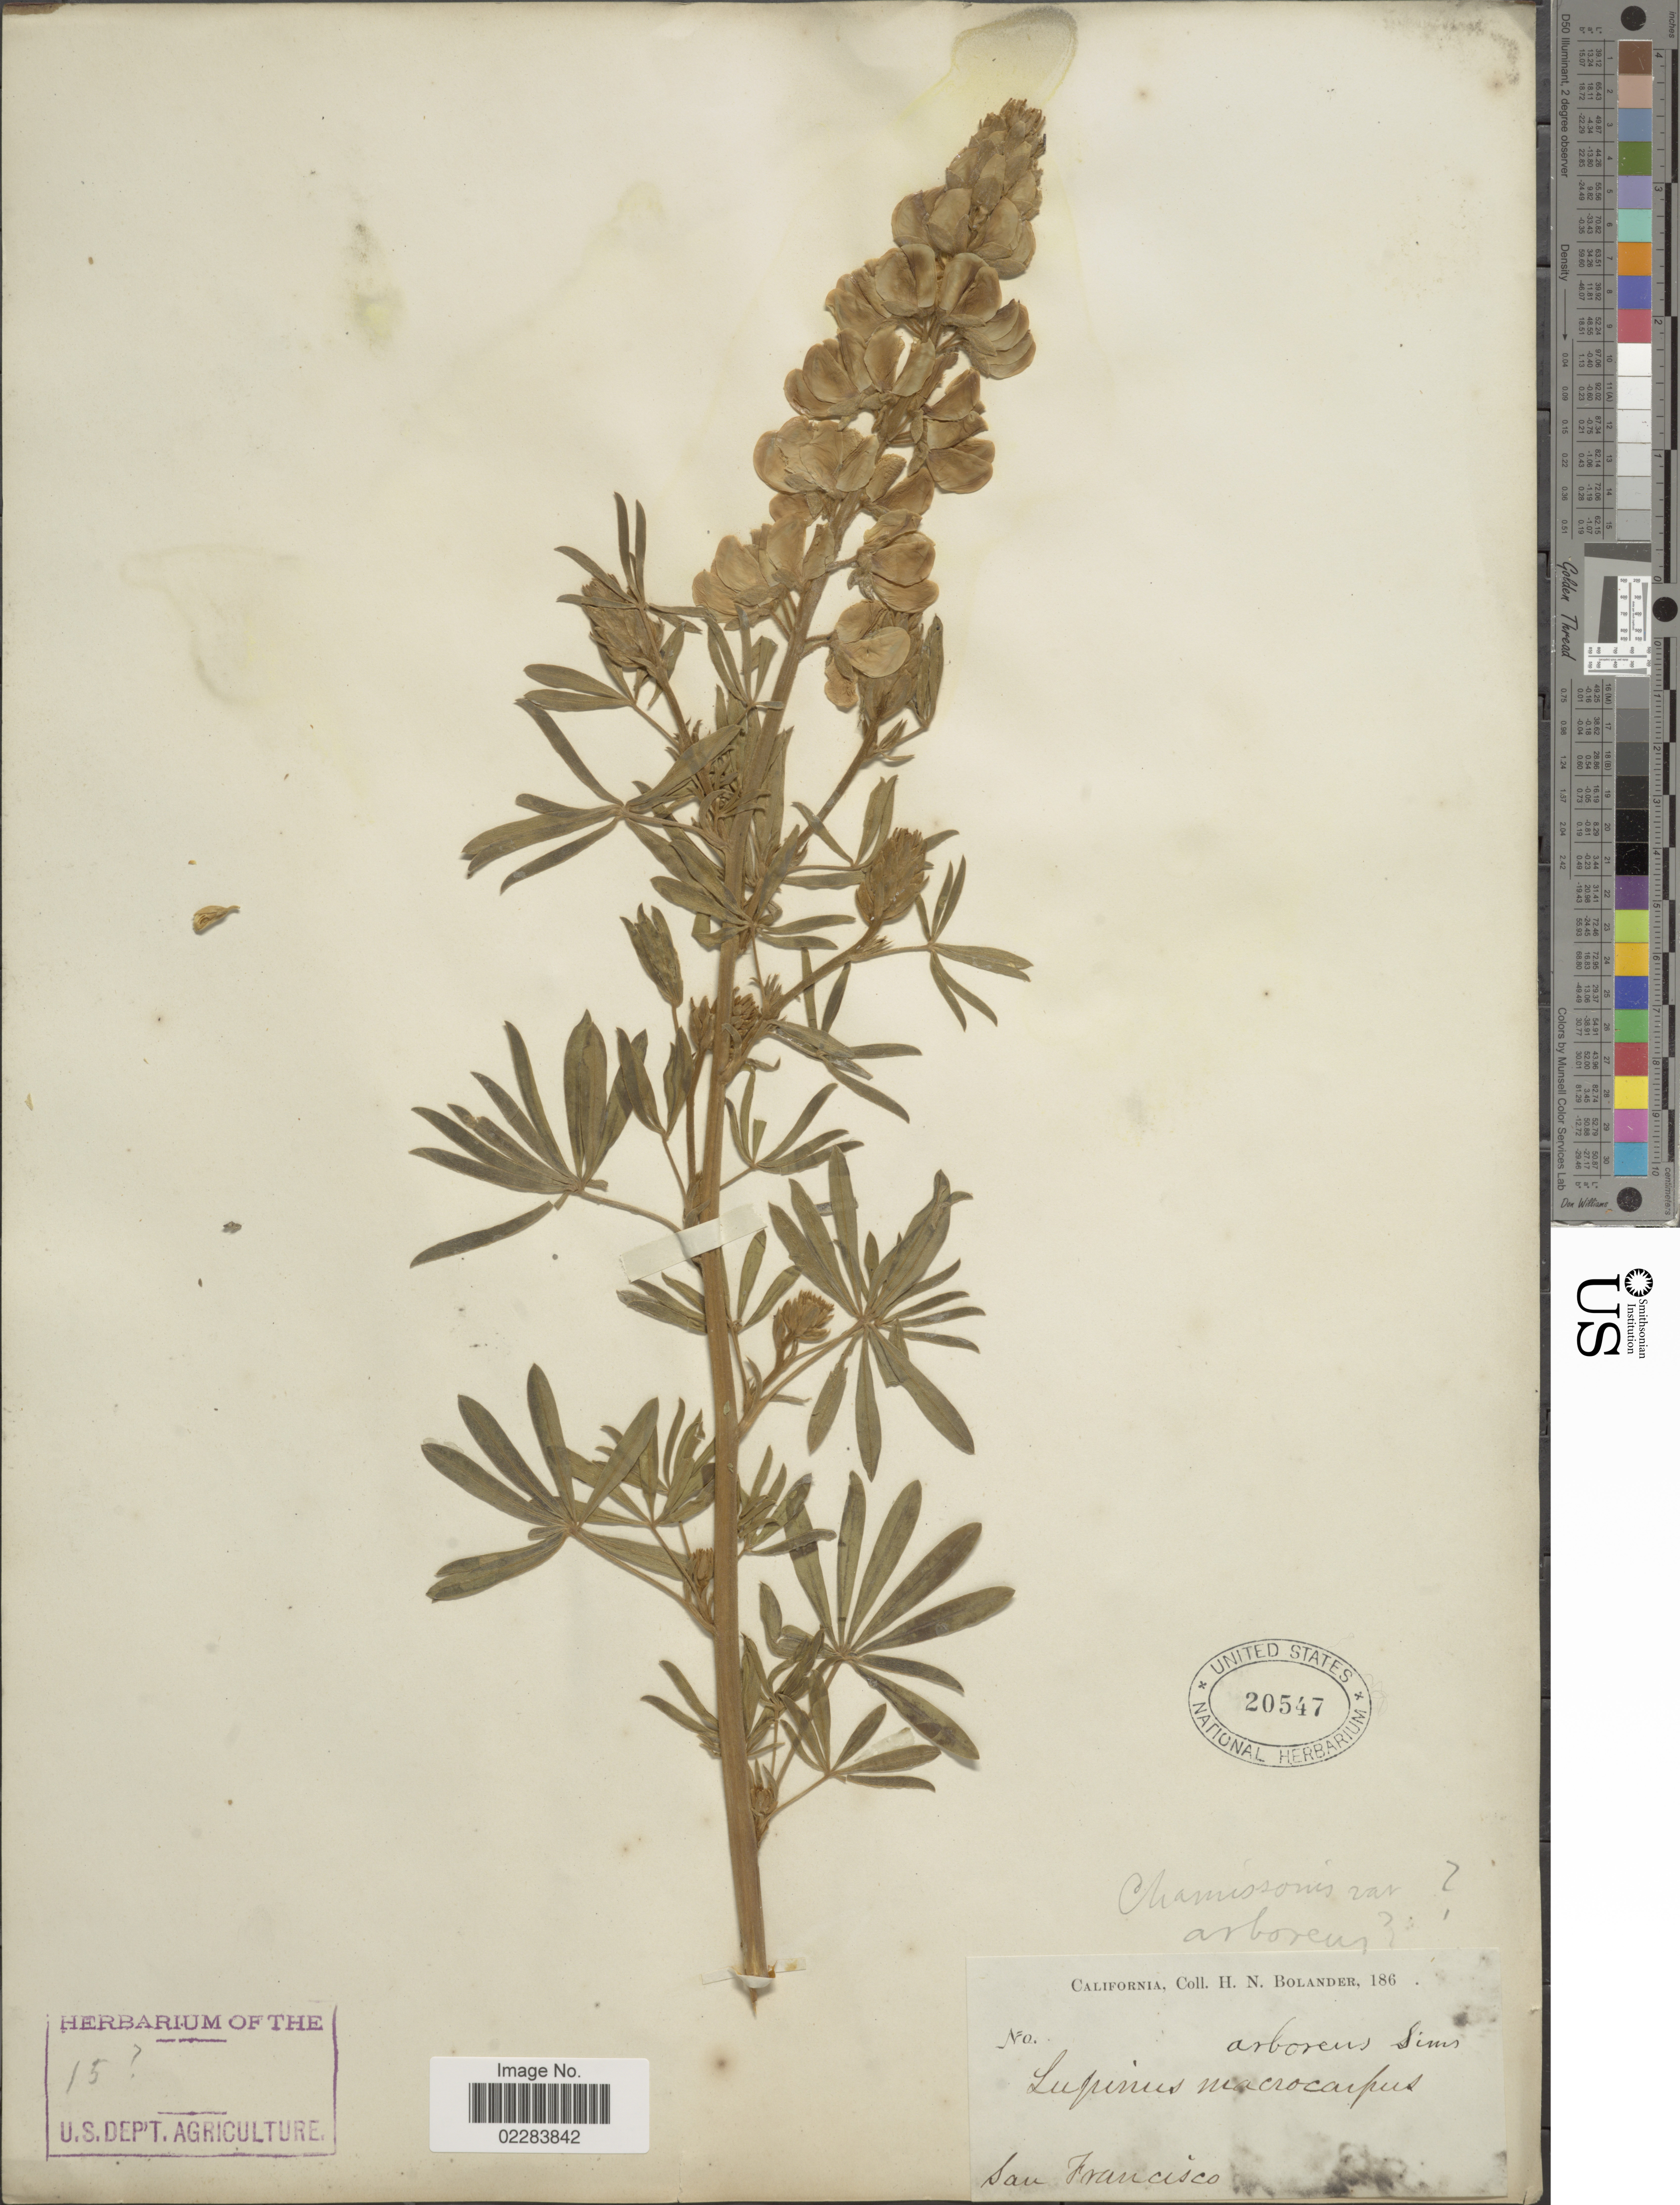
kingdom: Plantae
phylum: Tracheophyta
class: Magnoliopsida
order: Fabales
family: Fabaceae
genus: Lupinus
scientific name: Lupinus arboreus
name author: Sims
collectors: H. Bolander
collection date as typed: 186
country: United States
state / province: California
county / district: San Francisco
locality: San Francisco.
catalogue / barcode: US 20547